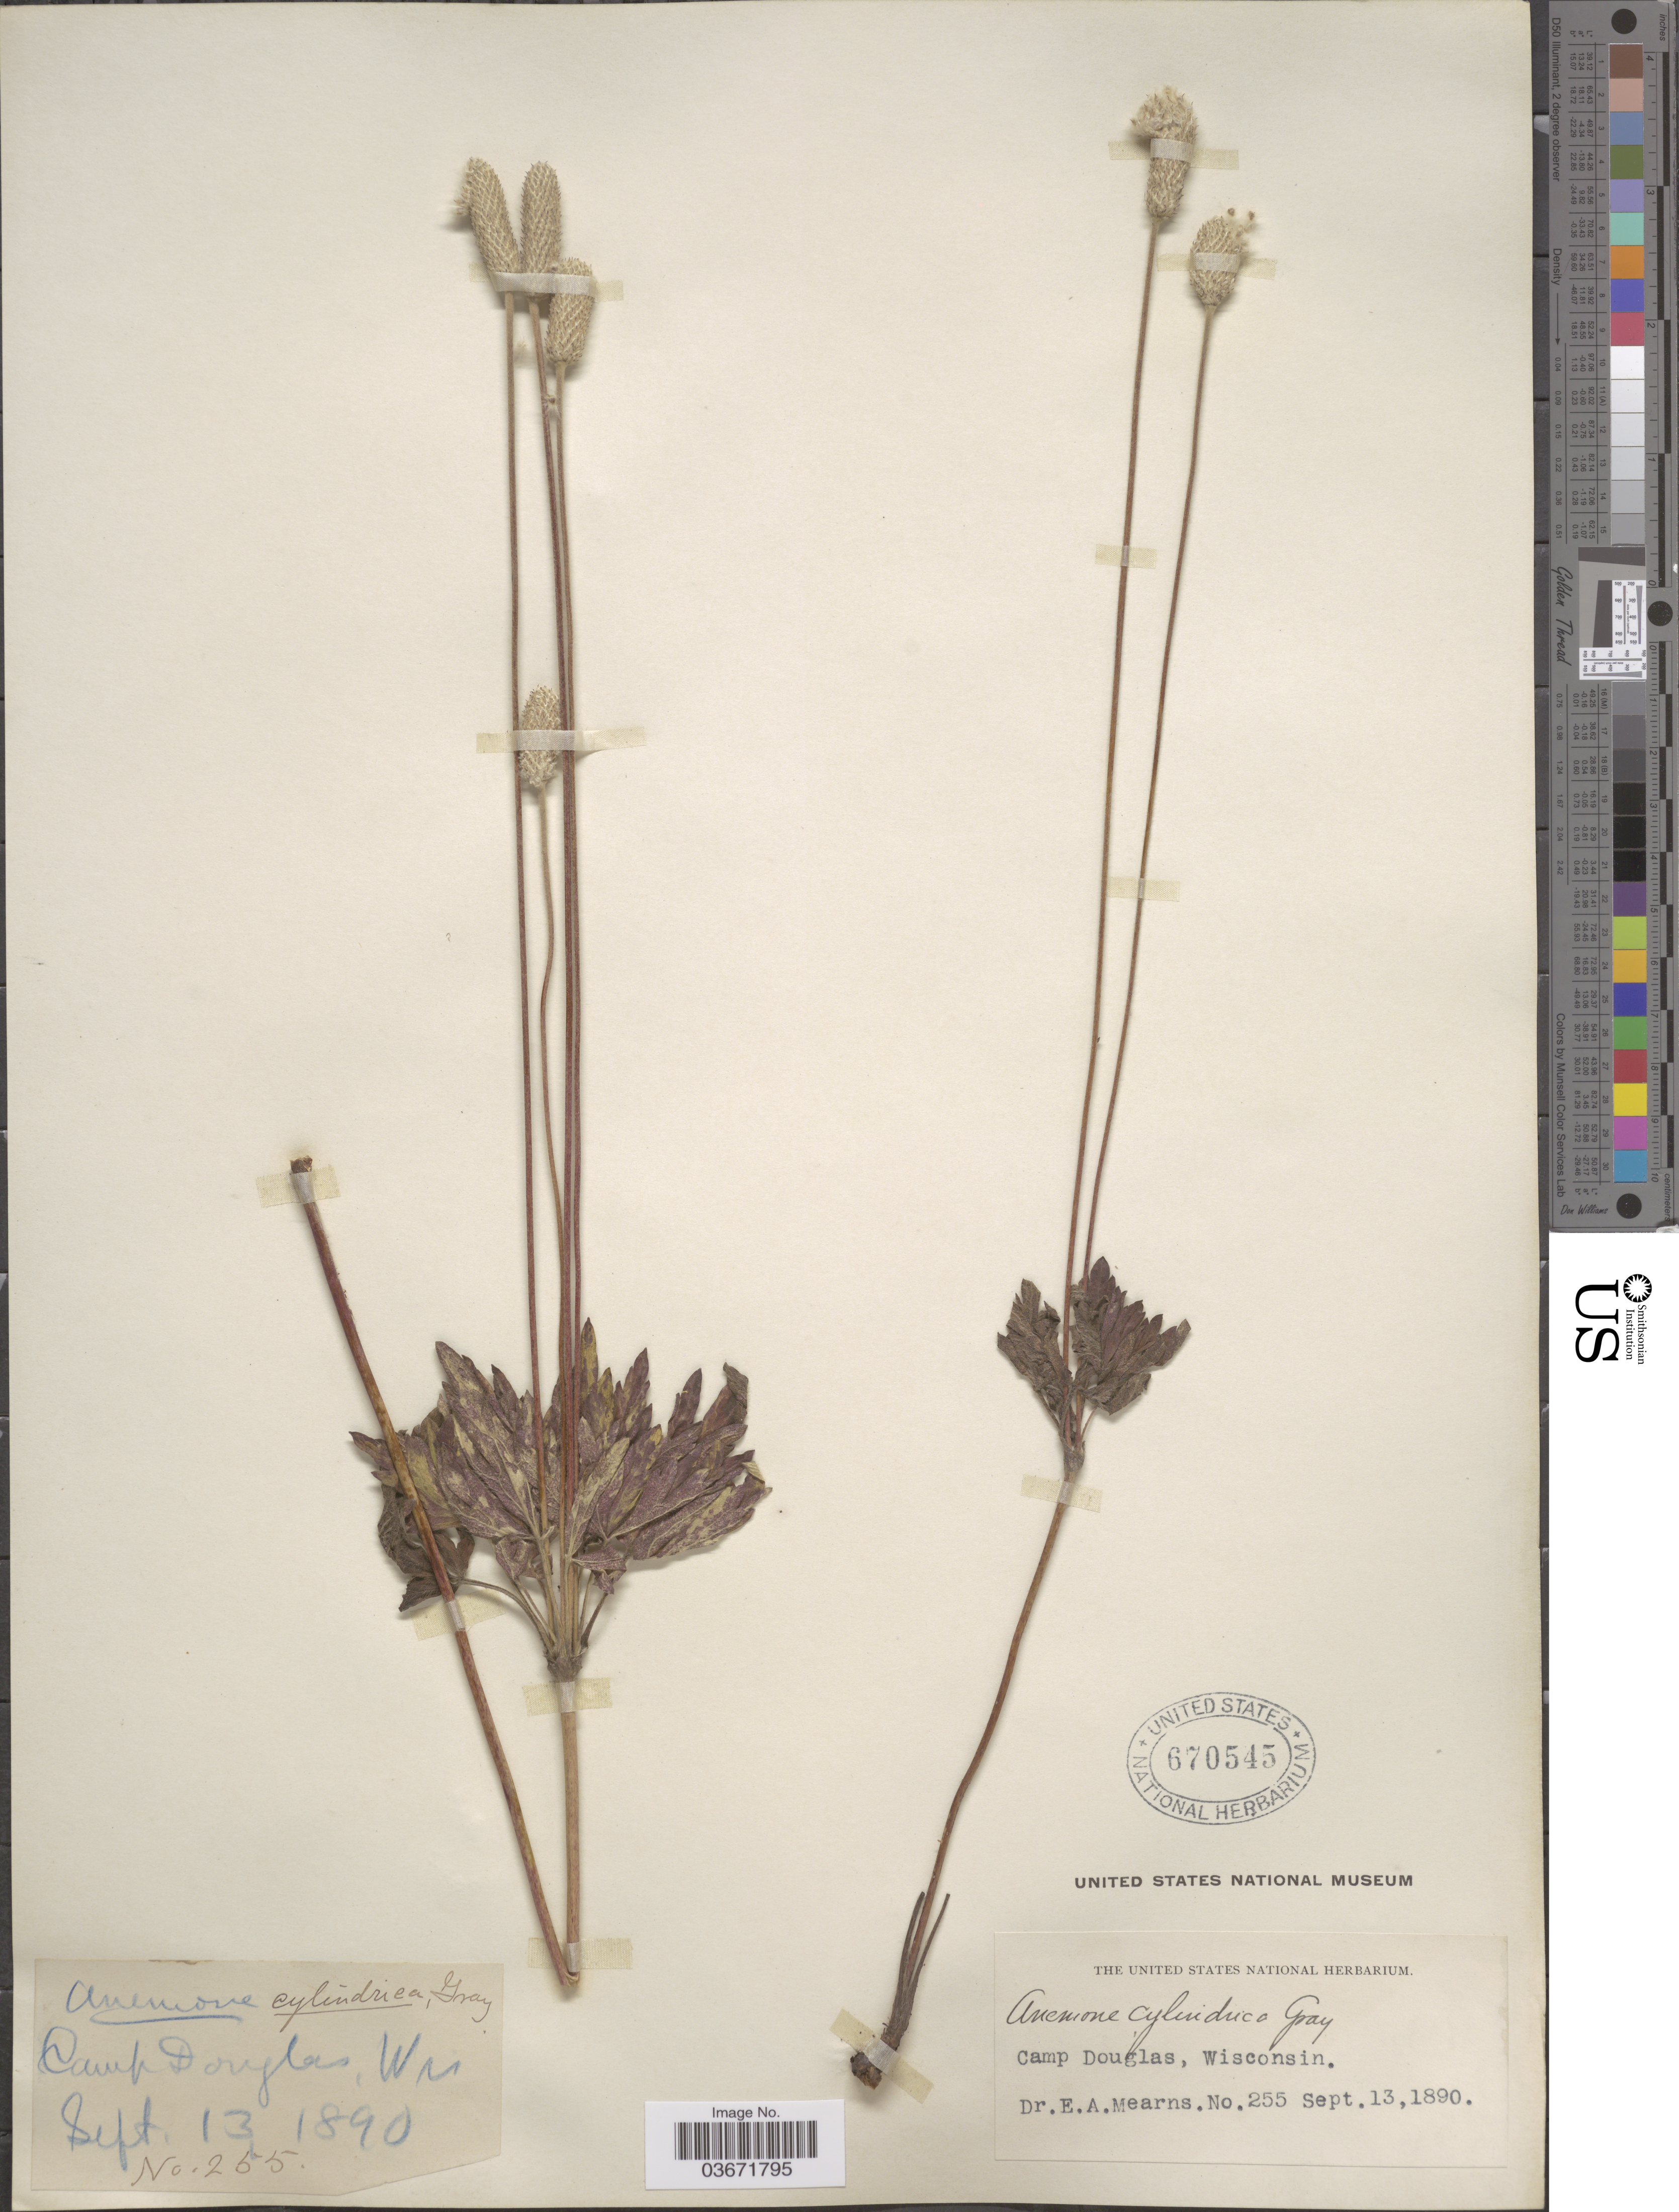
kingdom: Plantae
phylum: Tracheophyta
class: Magnoliopsida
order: Ranunculales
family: Ranunculaceae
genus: Anemone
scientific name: Anemone cylindrica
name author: A. Gray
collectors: E. A. Mearns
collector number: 255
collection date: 1890-09-13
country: United States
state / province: Wisconsin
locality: Camp Douglas.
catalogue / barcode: US 670545